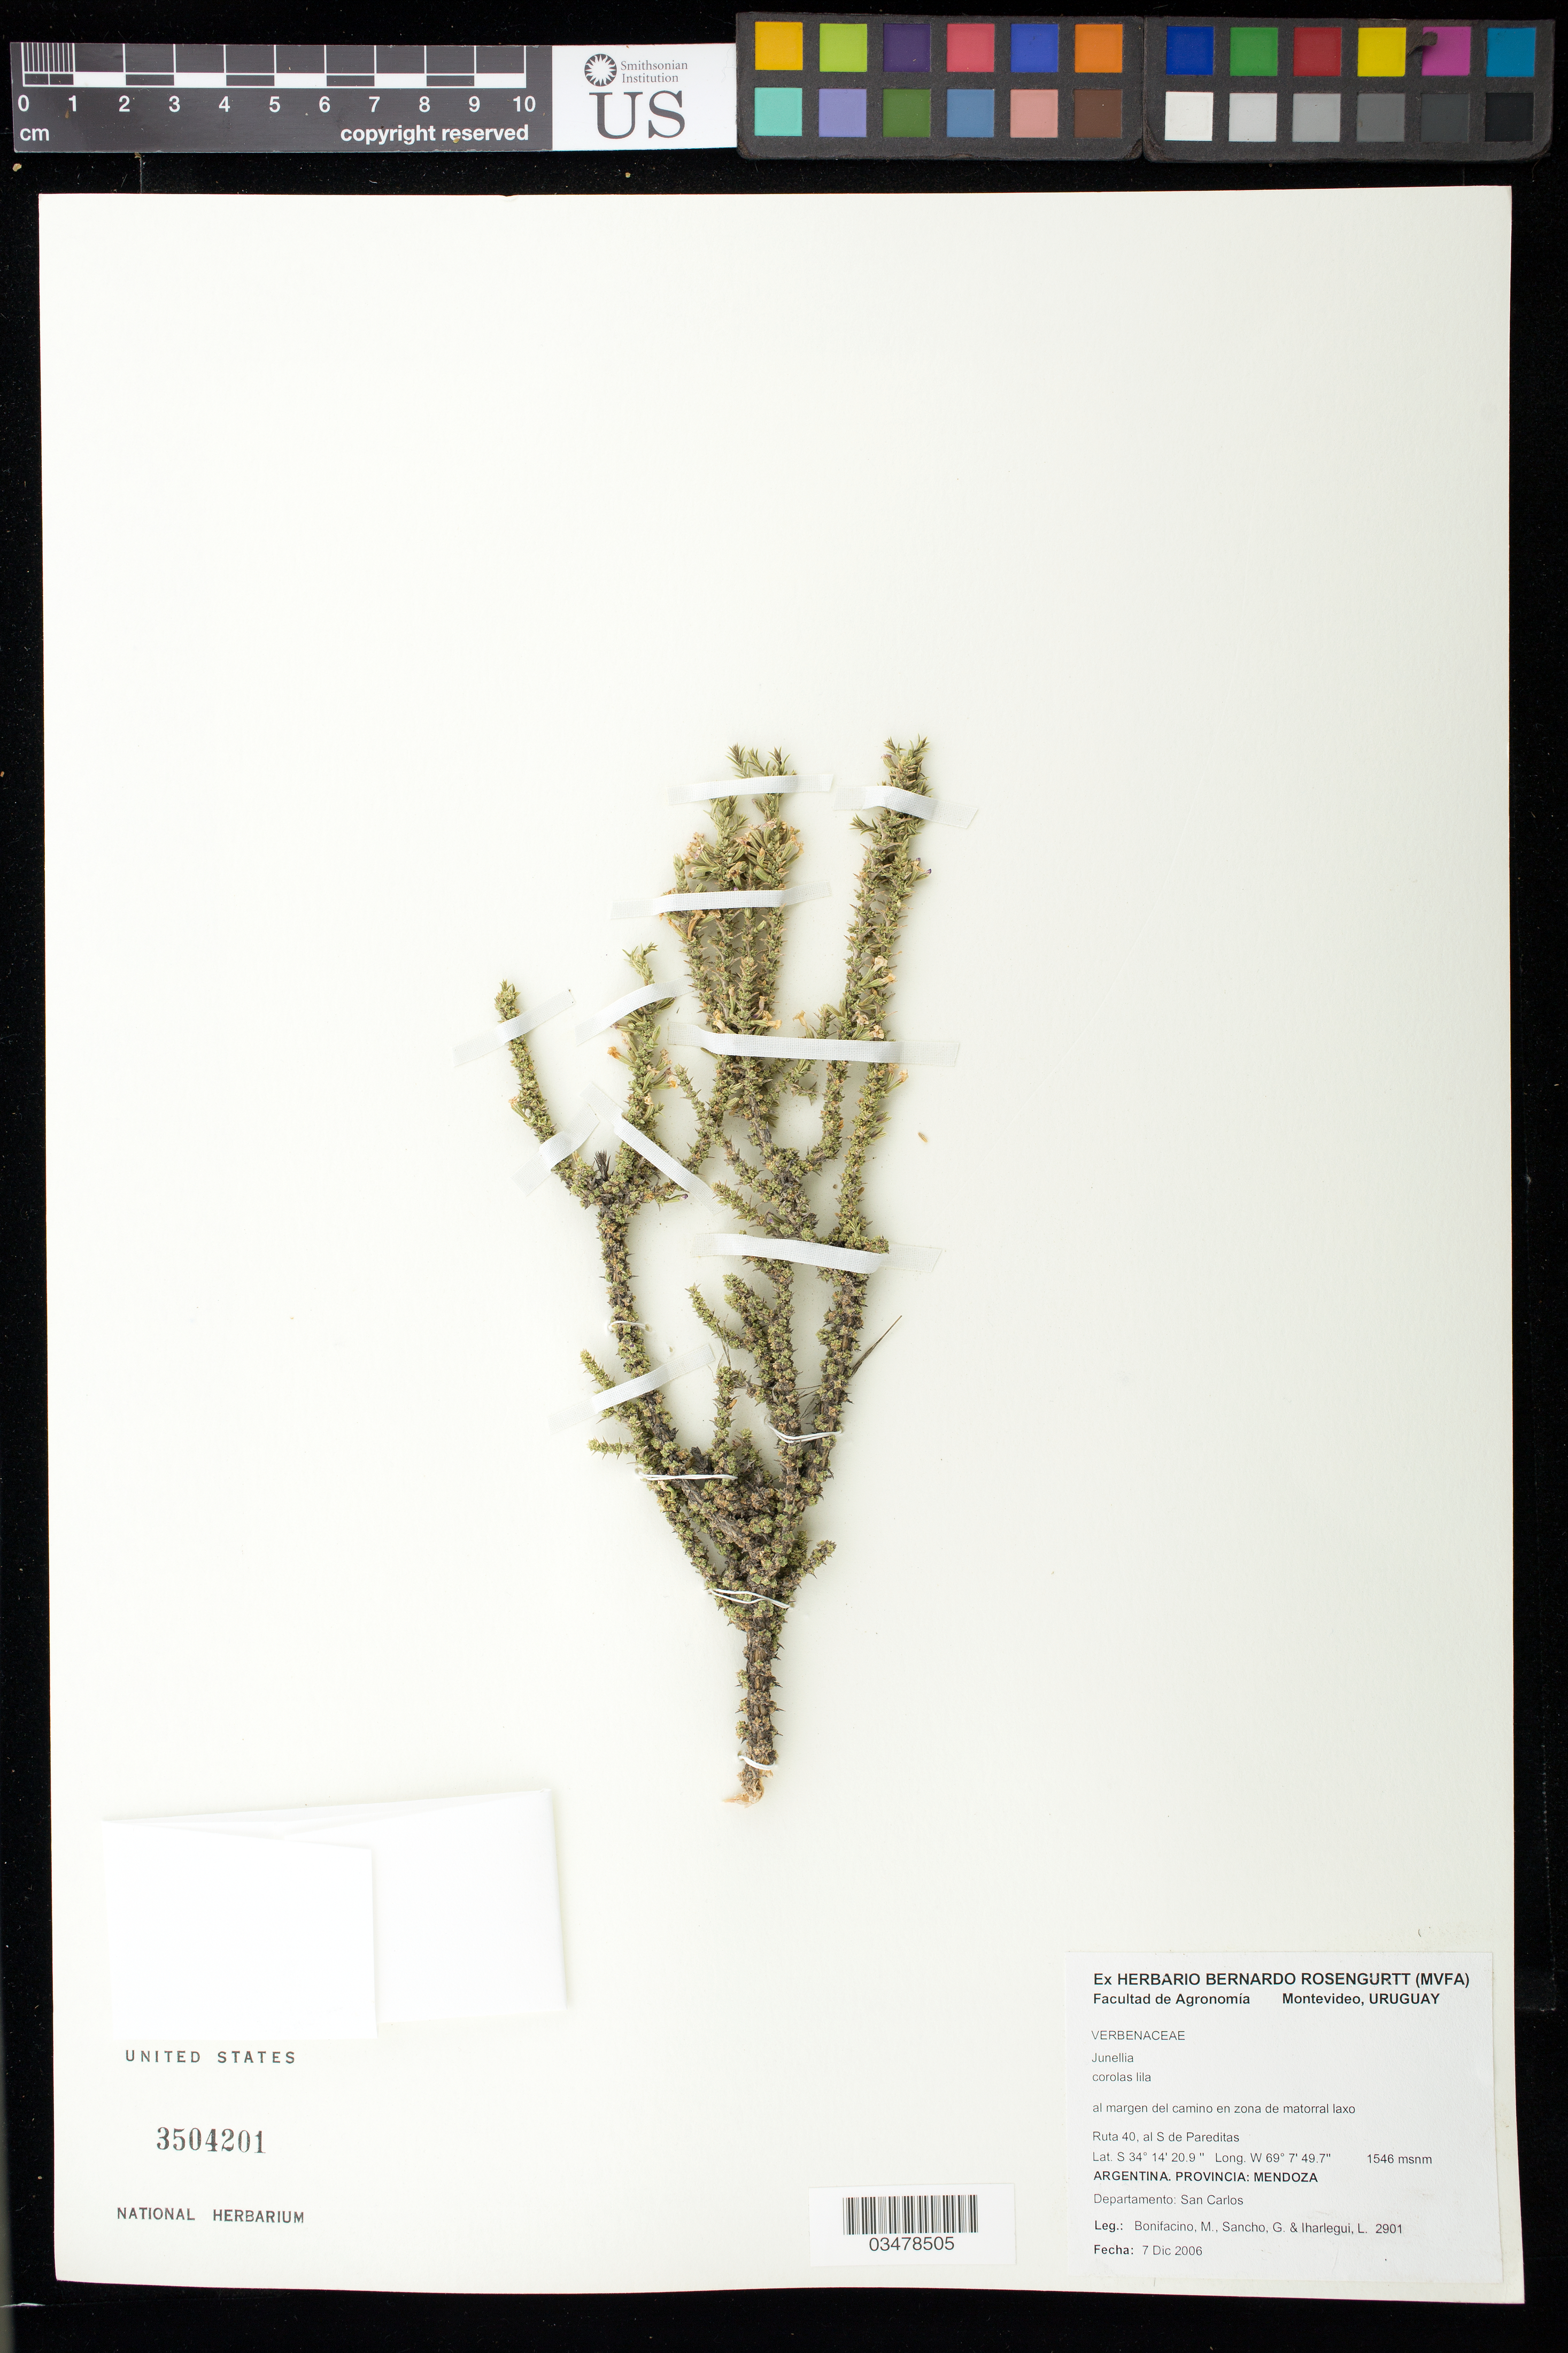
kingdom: Plantae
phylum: Tracheophyta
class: Magnoliopsida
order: Lamiales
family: Verbenaceae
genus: Junellia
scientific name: Junellia sp.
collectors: M. Bonifacino, G. Sancho & L. Iharlegui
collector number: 2901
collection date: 2006-12-07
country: Argentina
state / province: Mendoza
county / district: San Carlos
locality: Ruta 40, al S de Pareditas.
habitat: Al margen del camino en zona de matorral laxo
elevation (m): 1546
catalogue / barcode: US 3504201